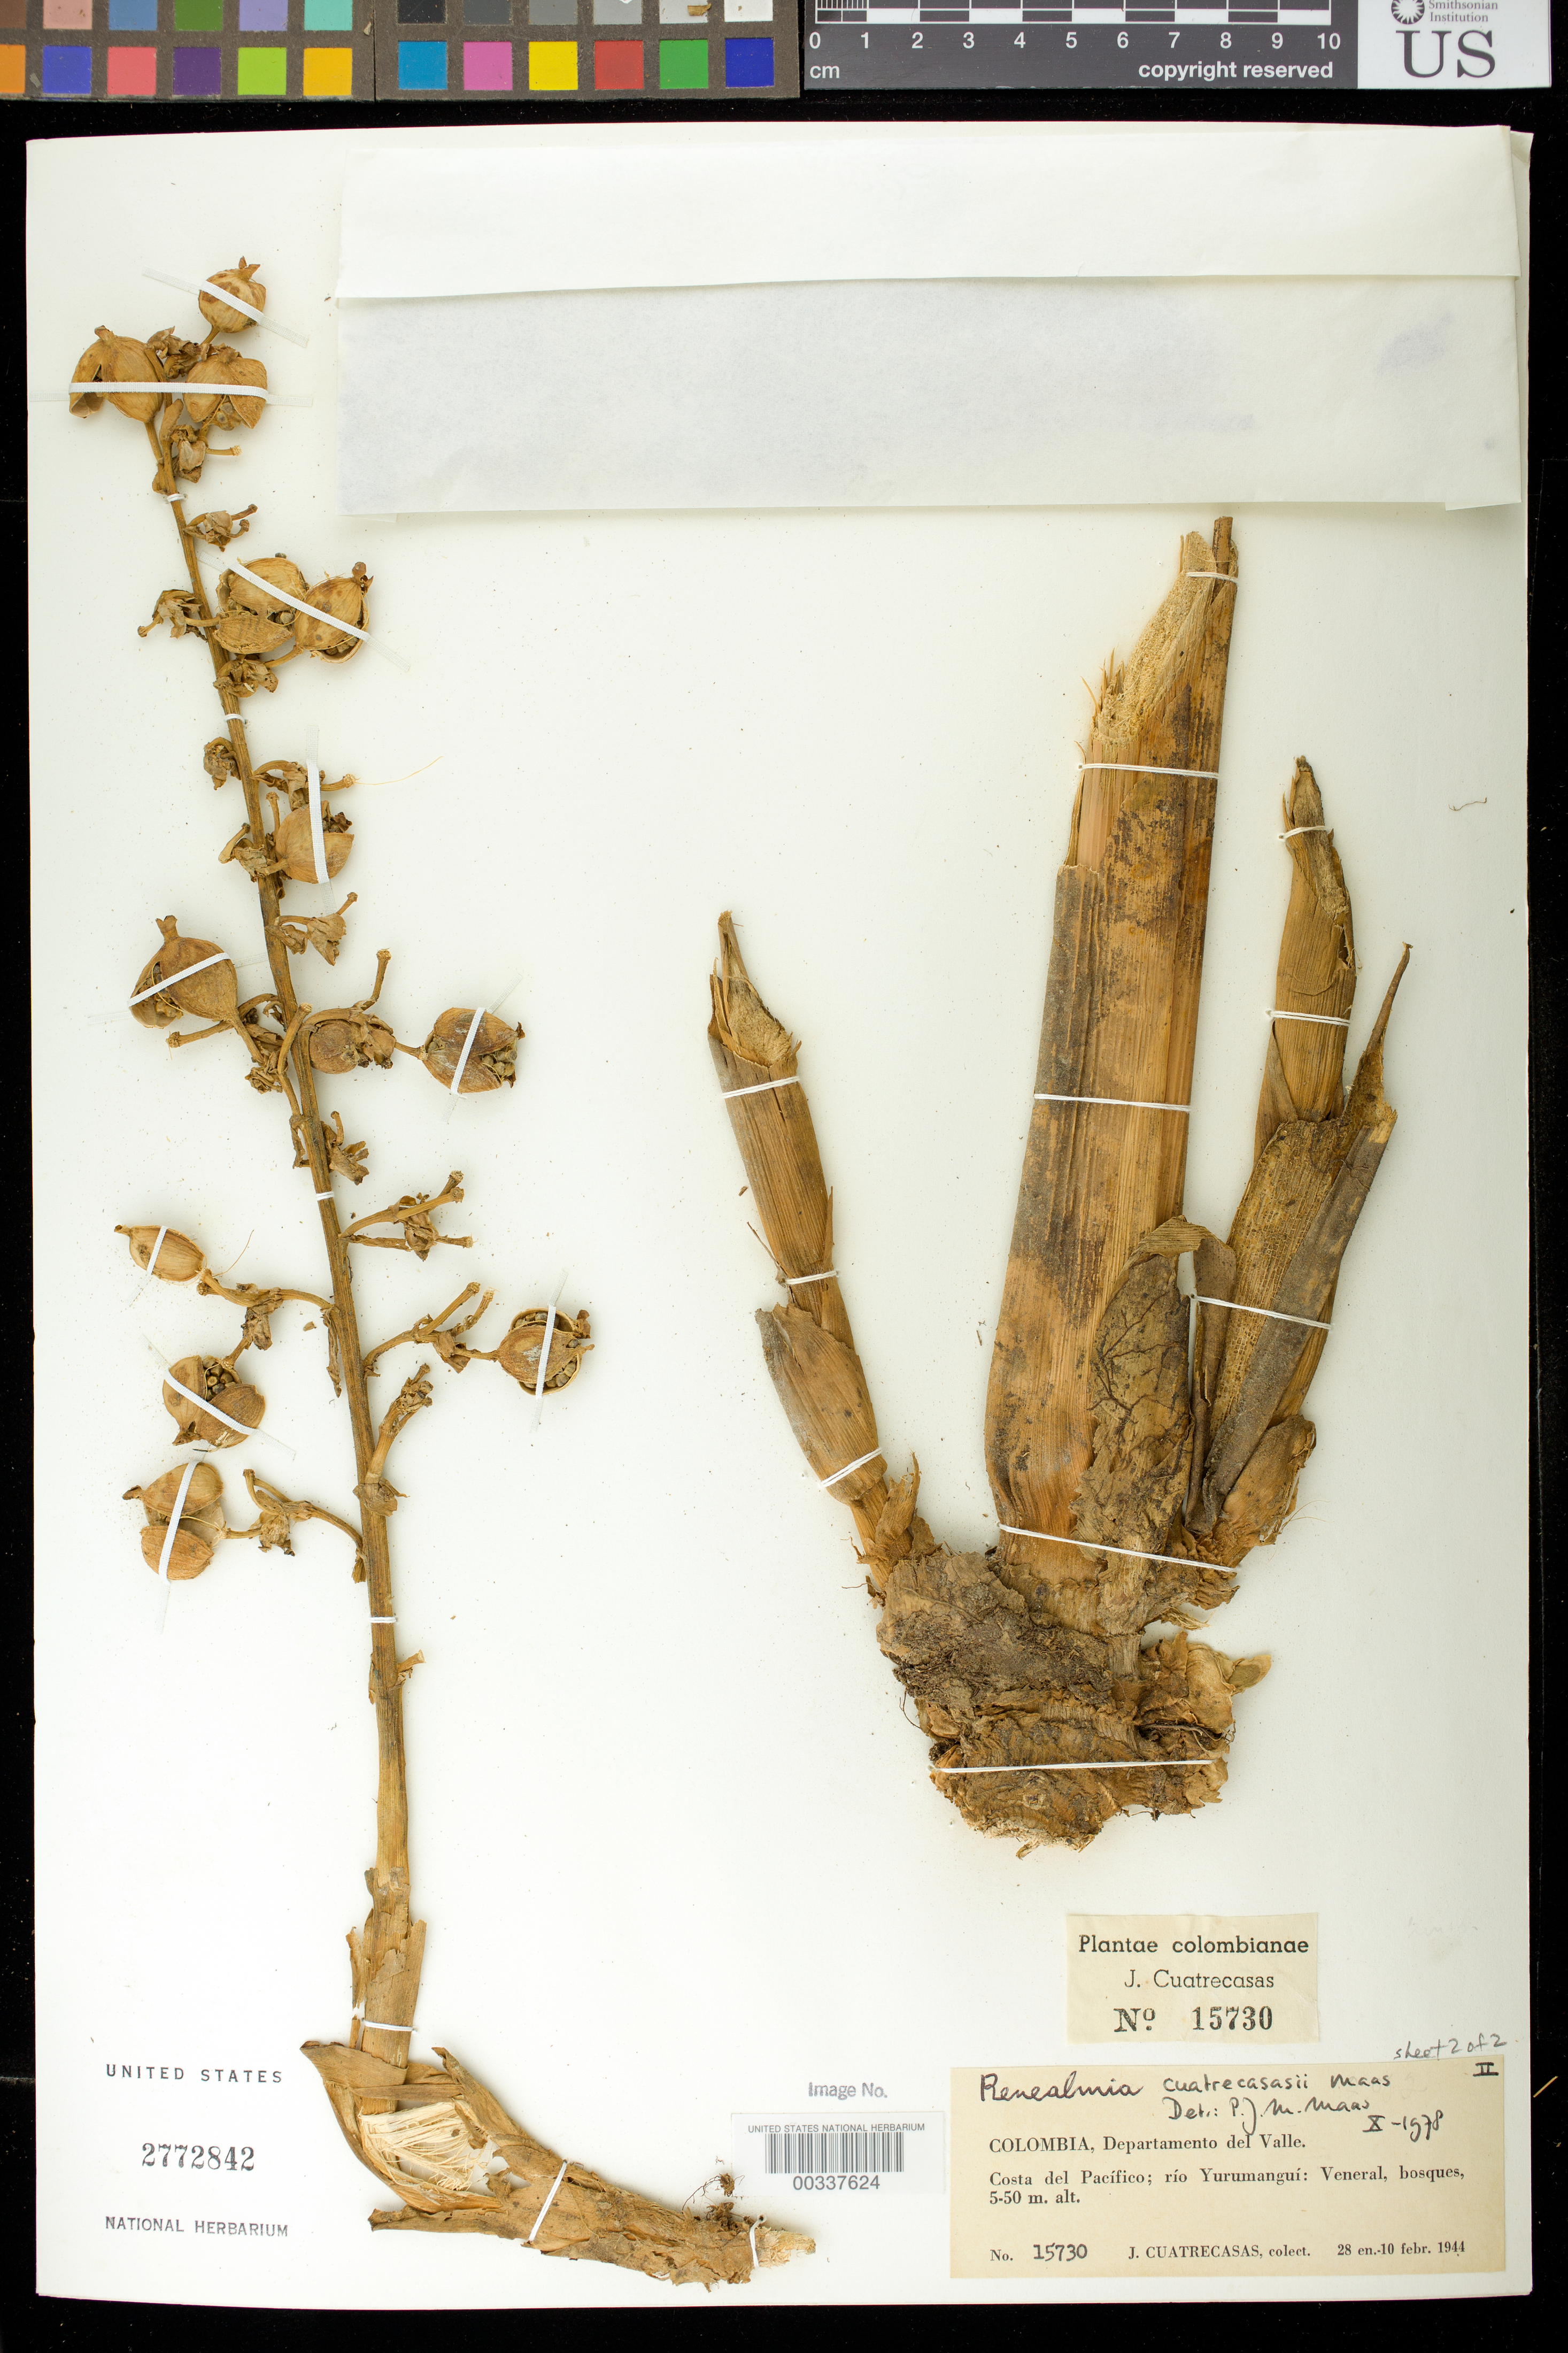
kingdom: Plantae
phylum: Tracheophyta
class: Liliopsida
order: Zingiberales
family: Zingiberaceae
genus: Renealmia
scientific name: Renealmia cuatrecasasii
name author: Maas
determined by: Maas, Paul J. M.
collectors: J. Cuatrecasas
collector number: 15730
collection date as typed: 28 Jan 1944 to 10 Feb 1944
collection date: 1944-01-28/1944-02-10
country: Colombia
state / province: Valle del Cauca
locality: Costa del Pacifico; Rio Yurumangui: Veneral, Bosques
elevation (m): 5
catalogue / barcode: US 2772842